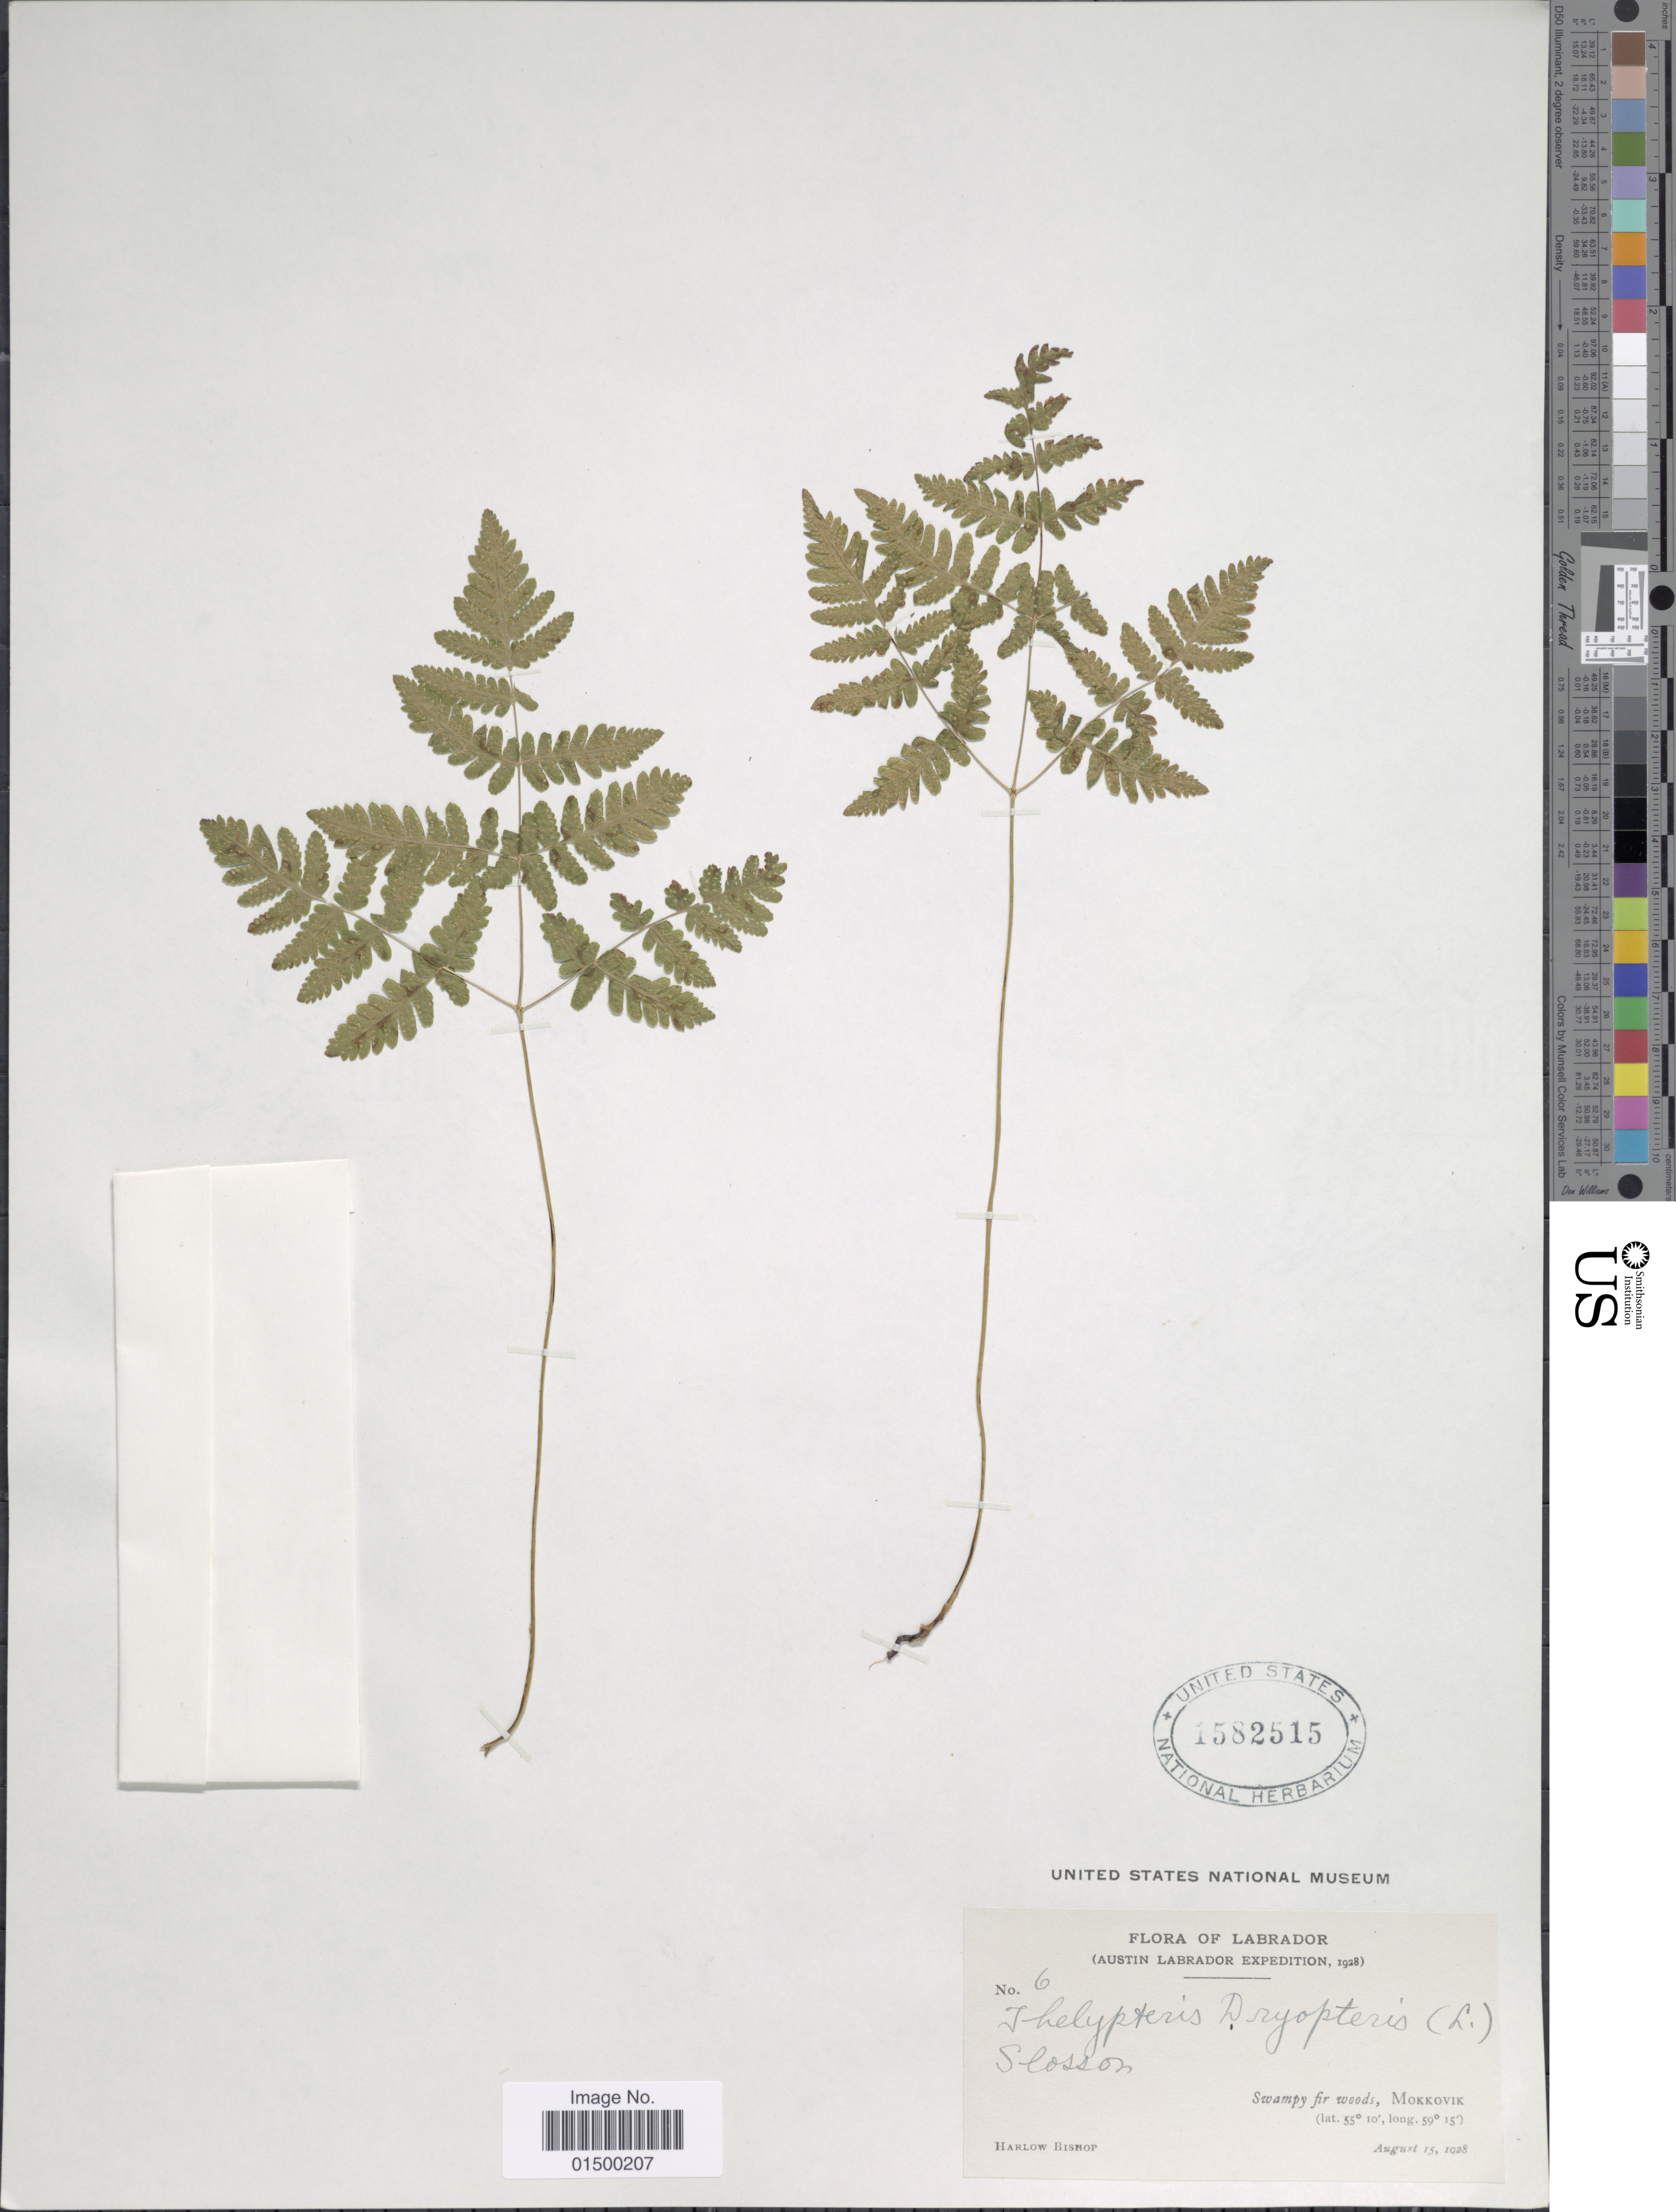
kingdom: Plantae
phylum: Tracheophyta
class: Polypodiopsida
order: Polypodiales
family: Cystopteridaceae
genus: Gymnocarpium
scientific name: Gymnocarpium disjunctum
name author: (Rupr.) Ching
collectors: H. Bishop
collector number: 6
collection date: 1928-08-15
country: Canada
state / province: Newfoundland and Labrador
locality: Labrador. Swampy fir woods, Mokkovik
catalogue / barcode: US 1582515